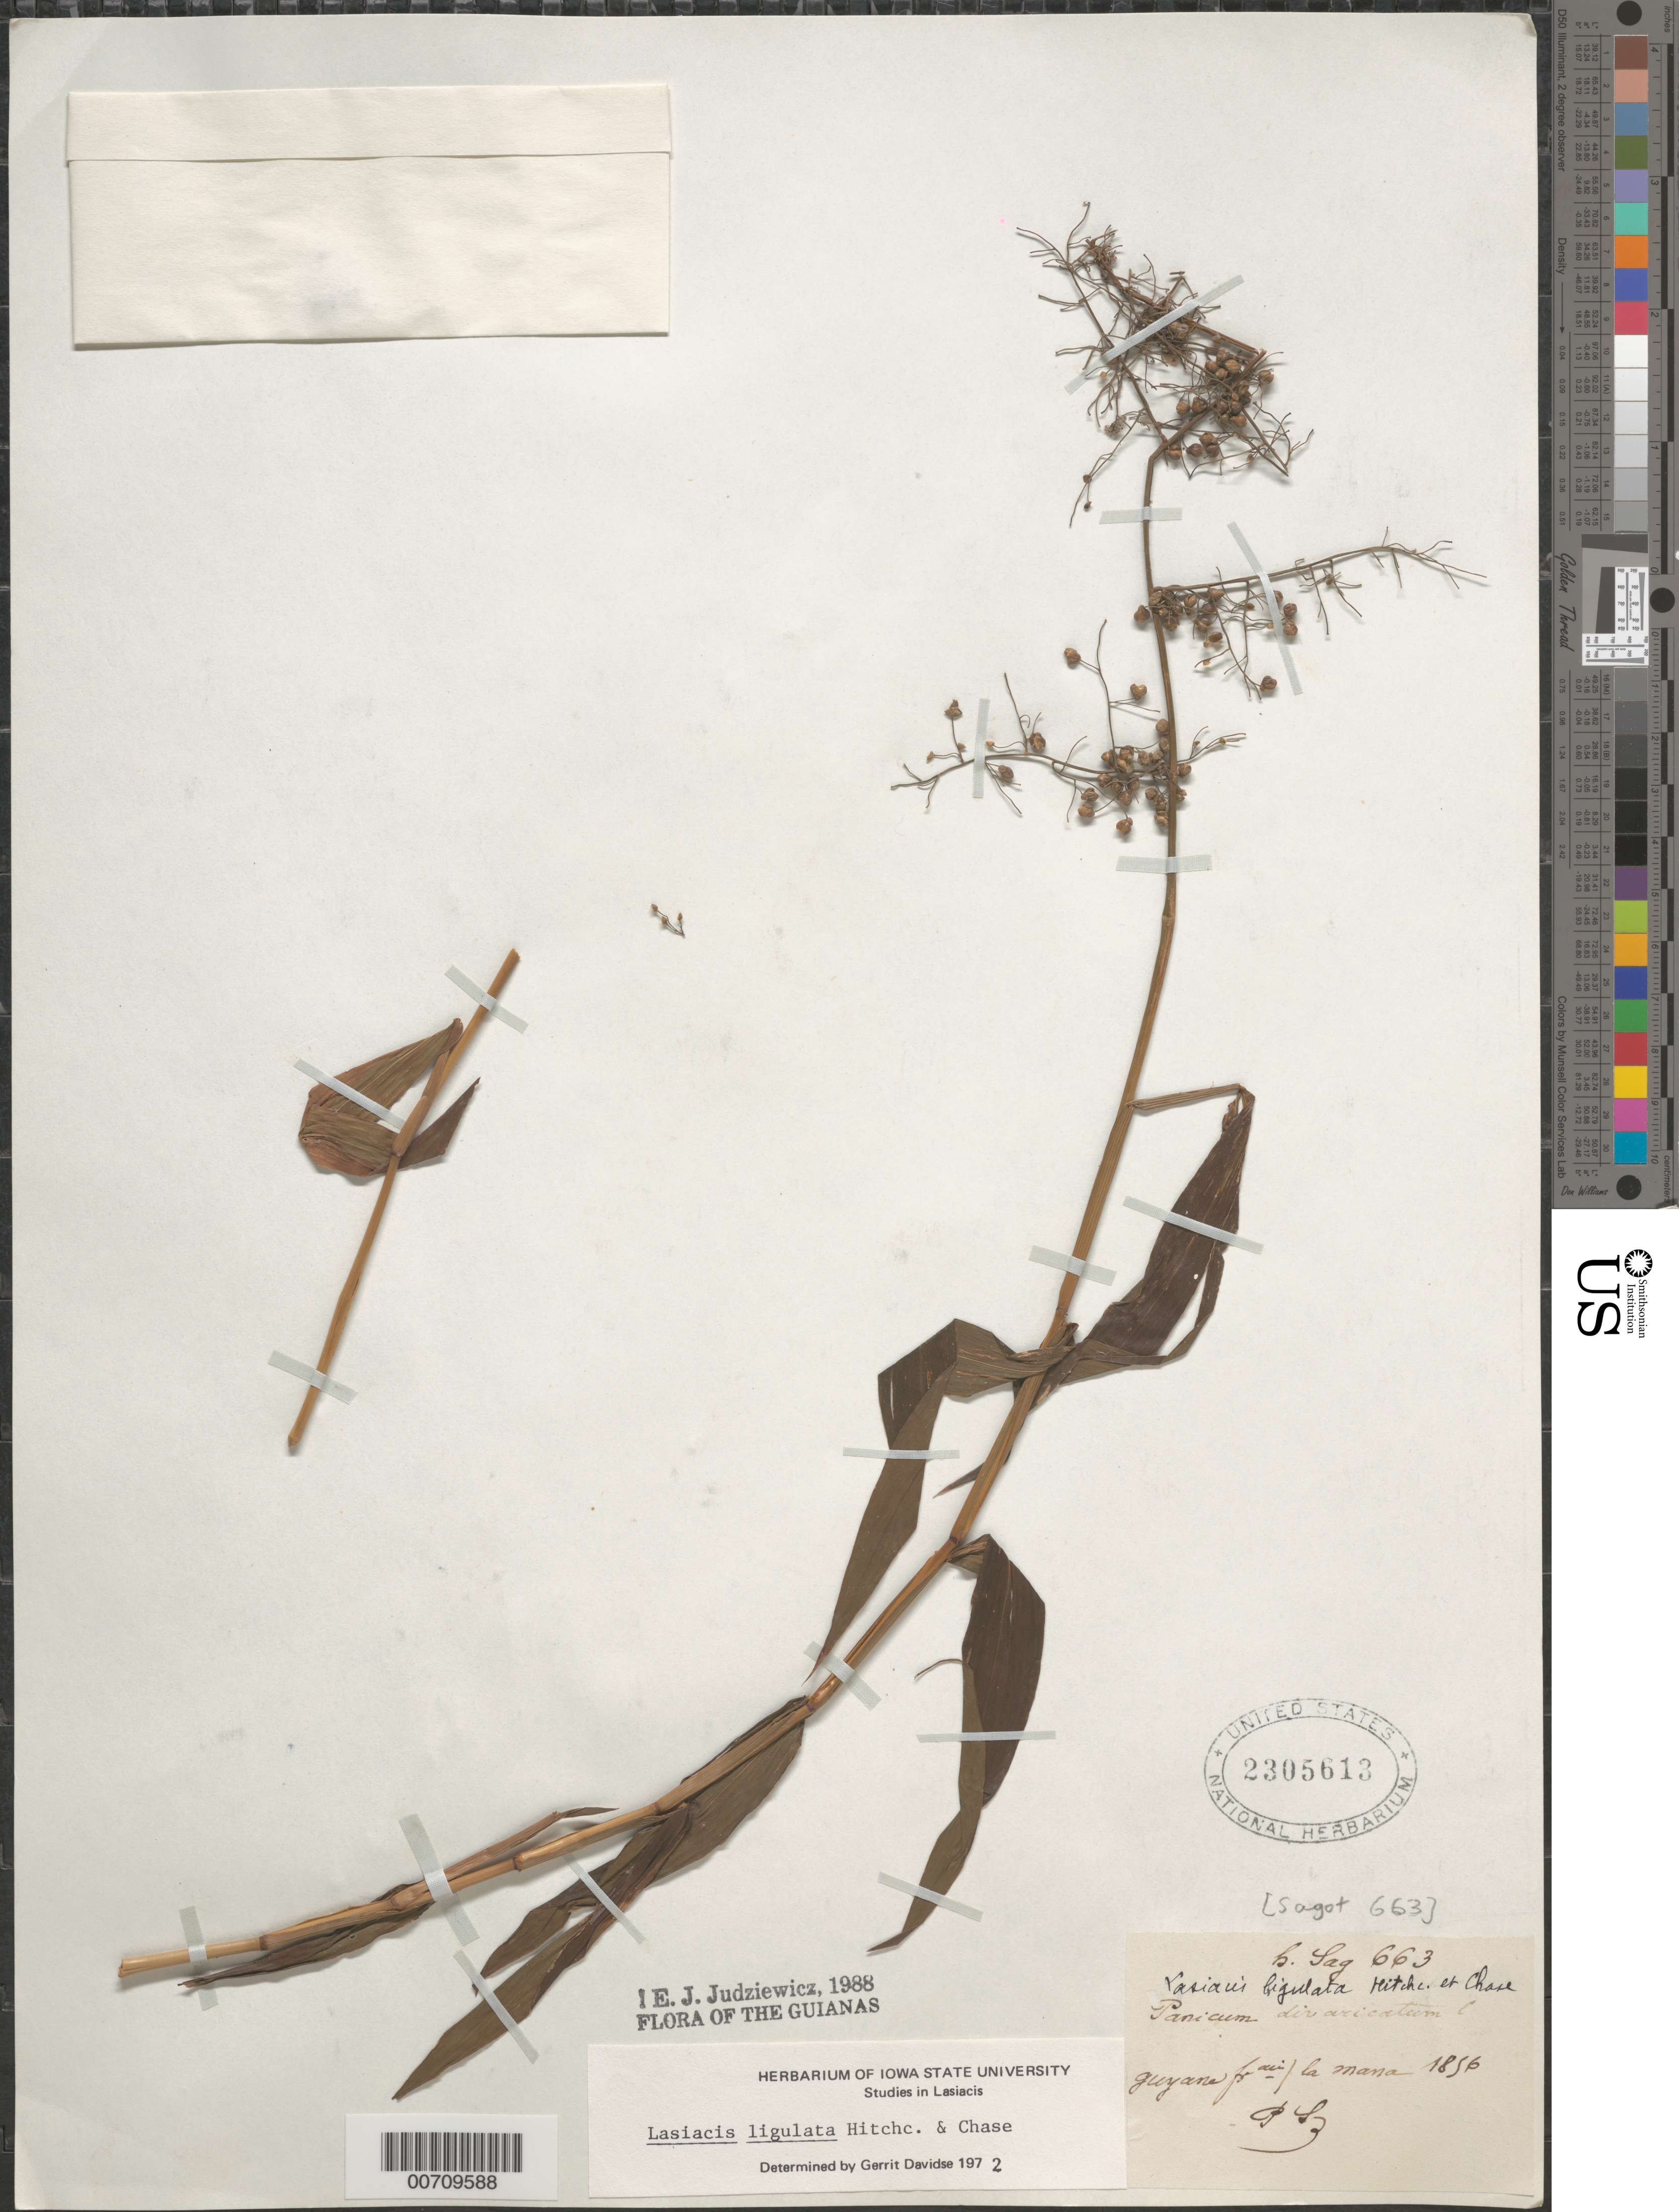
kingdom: Plantae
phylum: Tracheophyta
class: Liliopsida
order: Poales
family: Poaceae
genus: Lasiacis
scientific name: Lasiacis ligulata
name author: Hitchc. & Chase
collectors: Sagot, --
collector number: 663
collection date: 1856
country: French Guiana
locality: The Guianas. Guyane frain [interpreted] la Mana.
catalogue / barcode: US 2305613